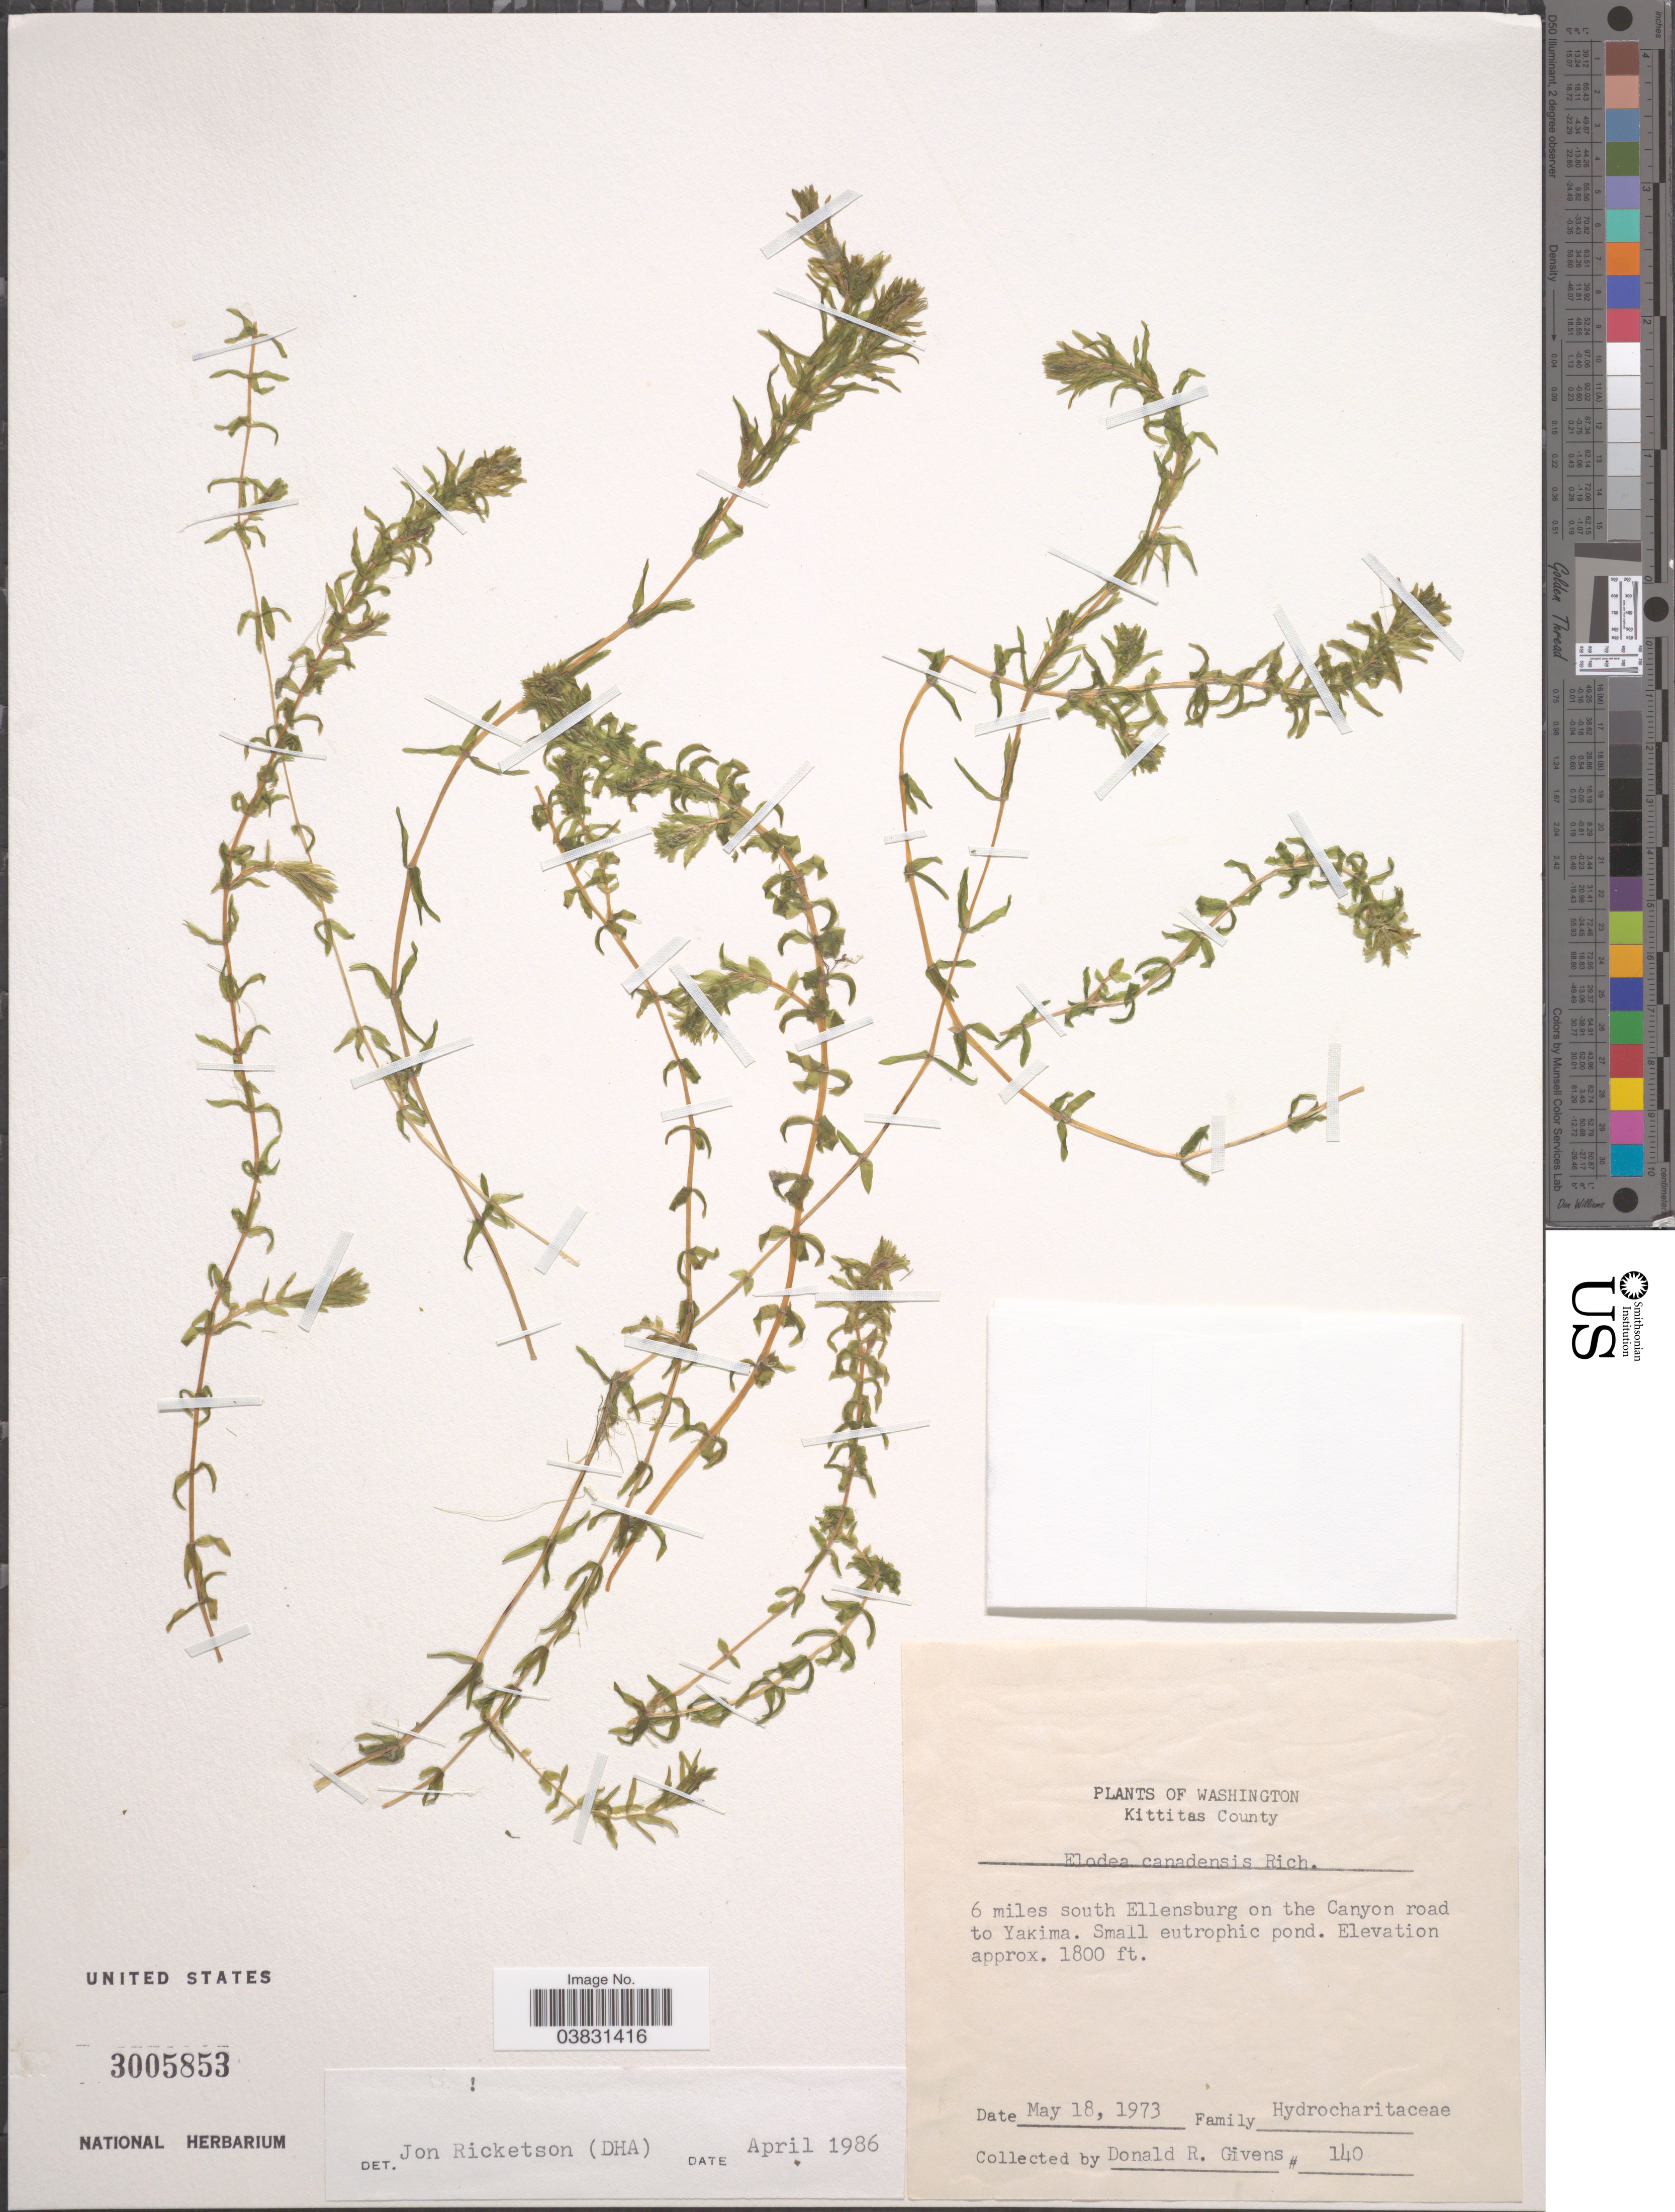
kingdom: Plantae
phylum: Tracheophyta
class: Liliopsida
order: Alismatales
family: Hydrocharitaceae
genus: Elodea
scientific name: Elodea canadensis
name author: Michx.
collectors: D. Givens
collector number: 140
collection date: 1973-05-18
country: United States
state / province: Washington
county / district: Kittitas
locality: Kittitas County. 6 miles south Ellensburg on the Canyon road to Yakima.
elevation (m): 549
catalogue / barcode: US 3005853